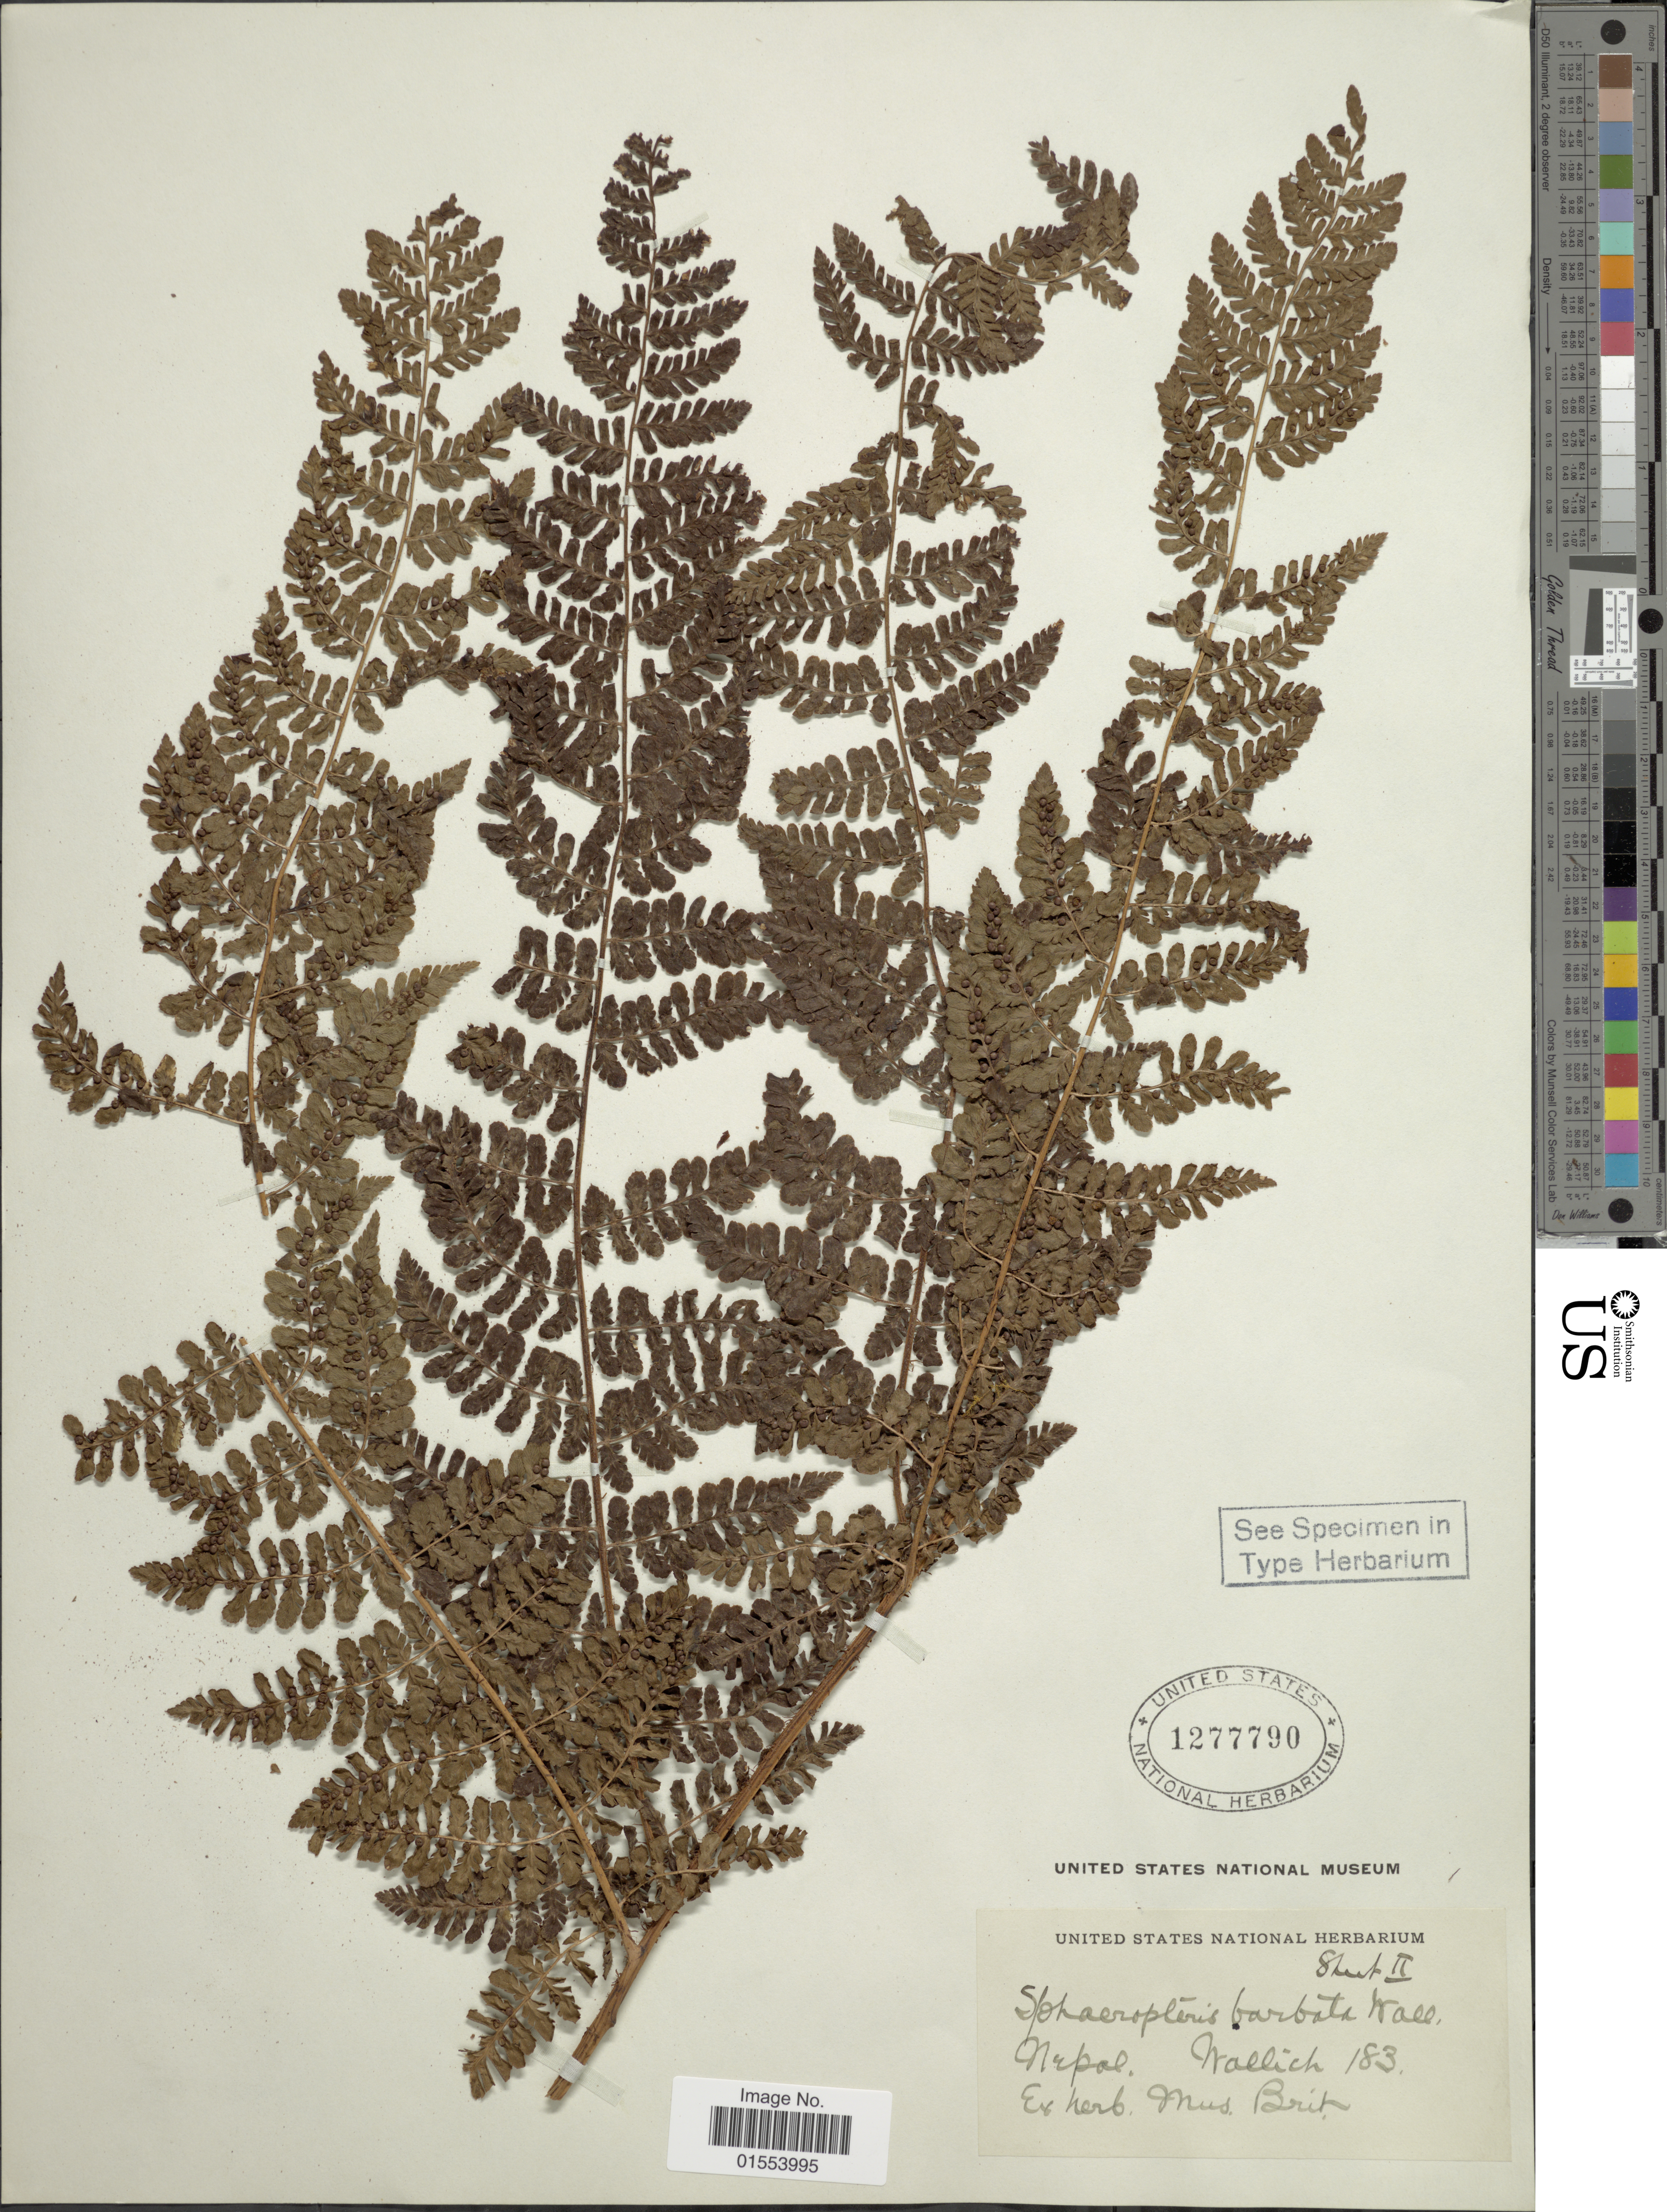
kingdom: Plantae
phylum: Tracheophyta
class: Polypodiopsida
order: Polypodiales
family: Dryopteridaceae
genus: Dryopteris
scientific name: Dryopteris cyatheoides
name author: (Kaulf.) Kuntze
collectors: -- Wallich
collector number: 183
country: Nepal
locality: Nepal.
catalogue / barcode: US 1277790